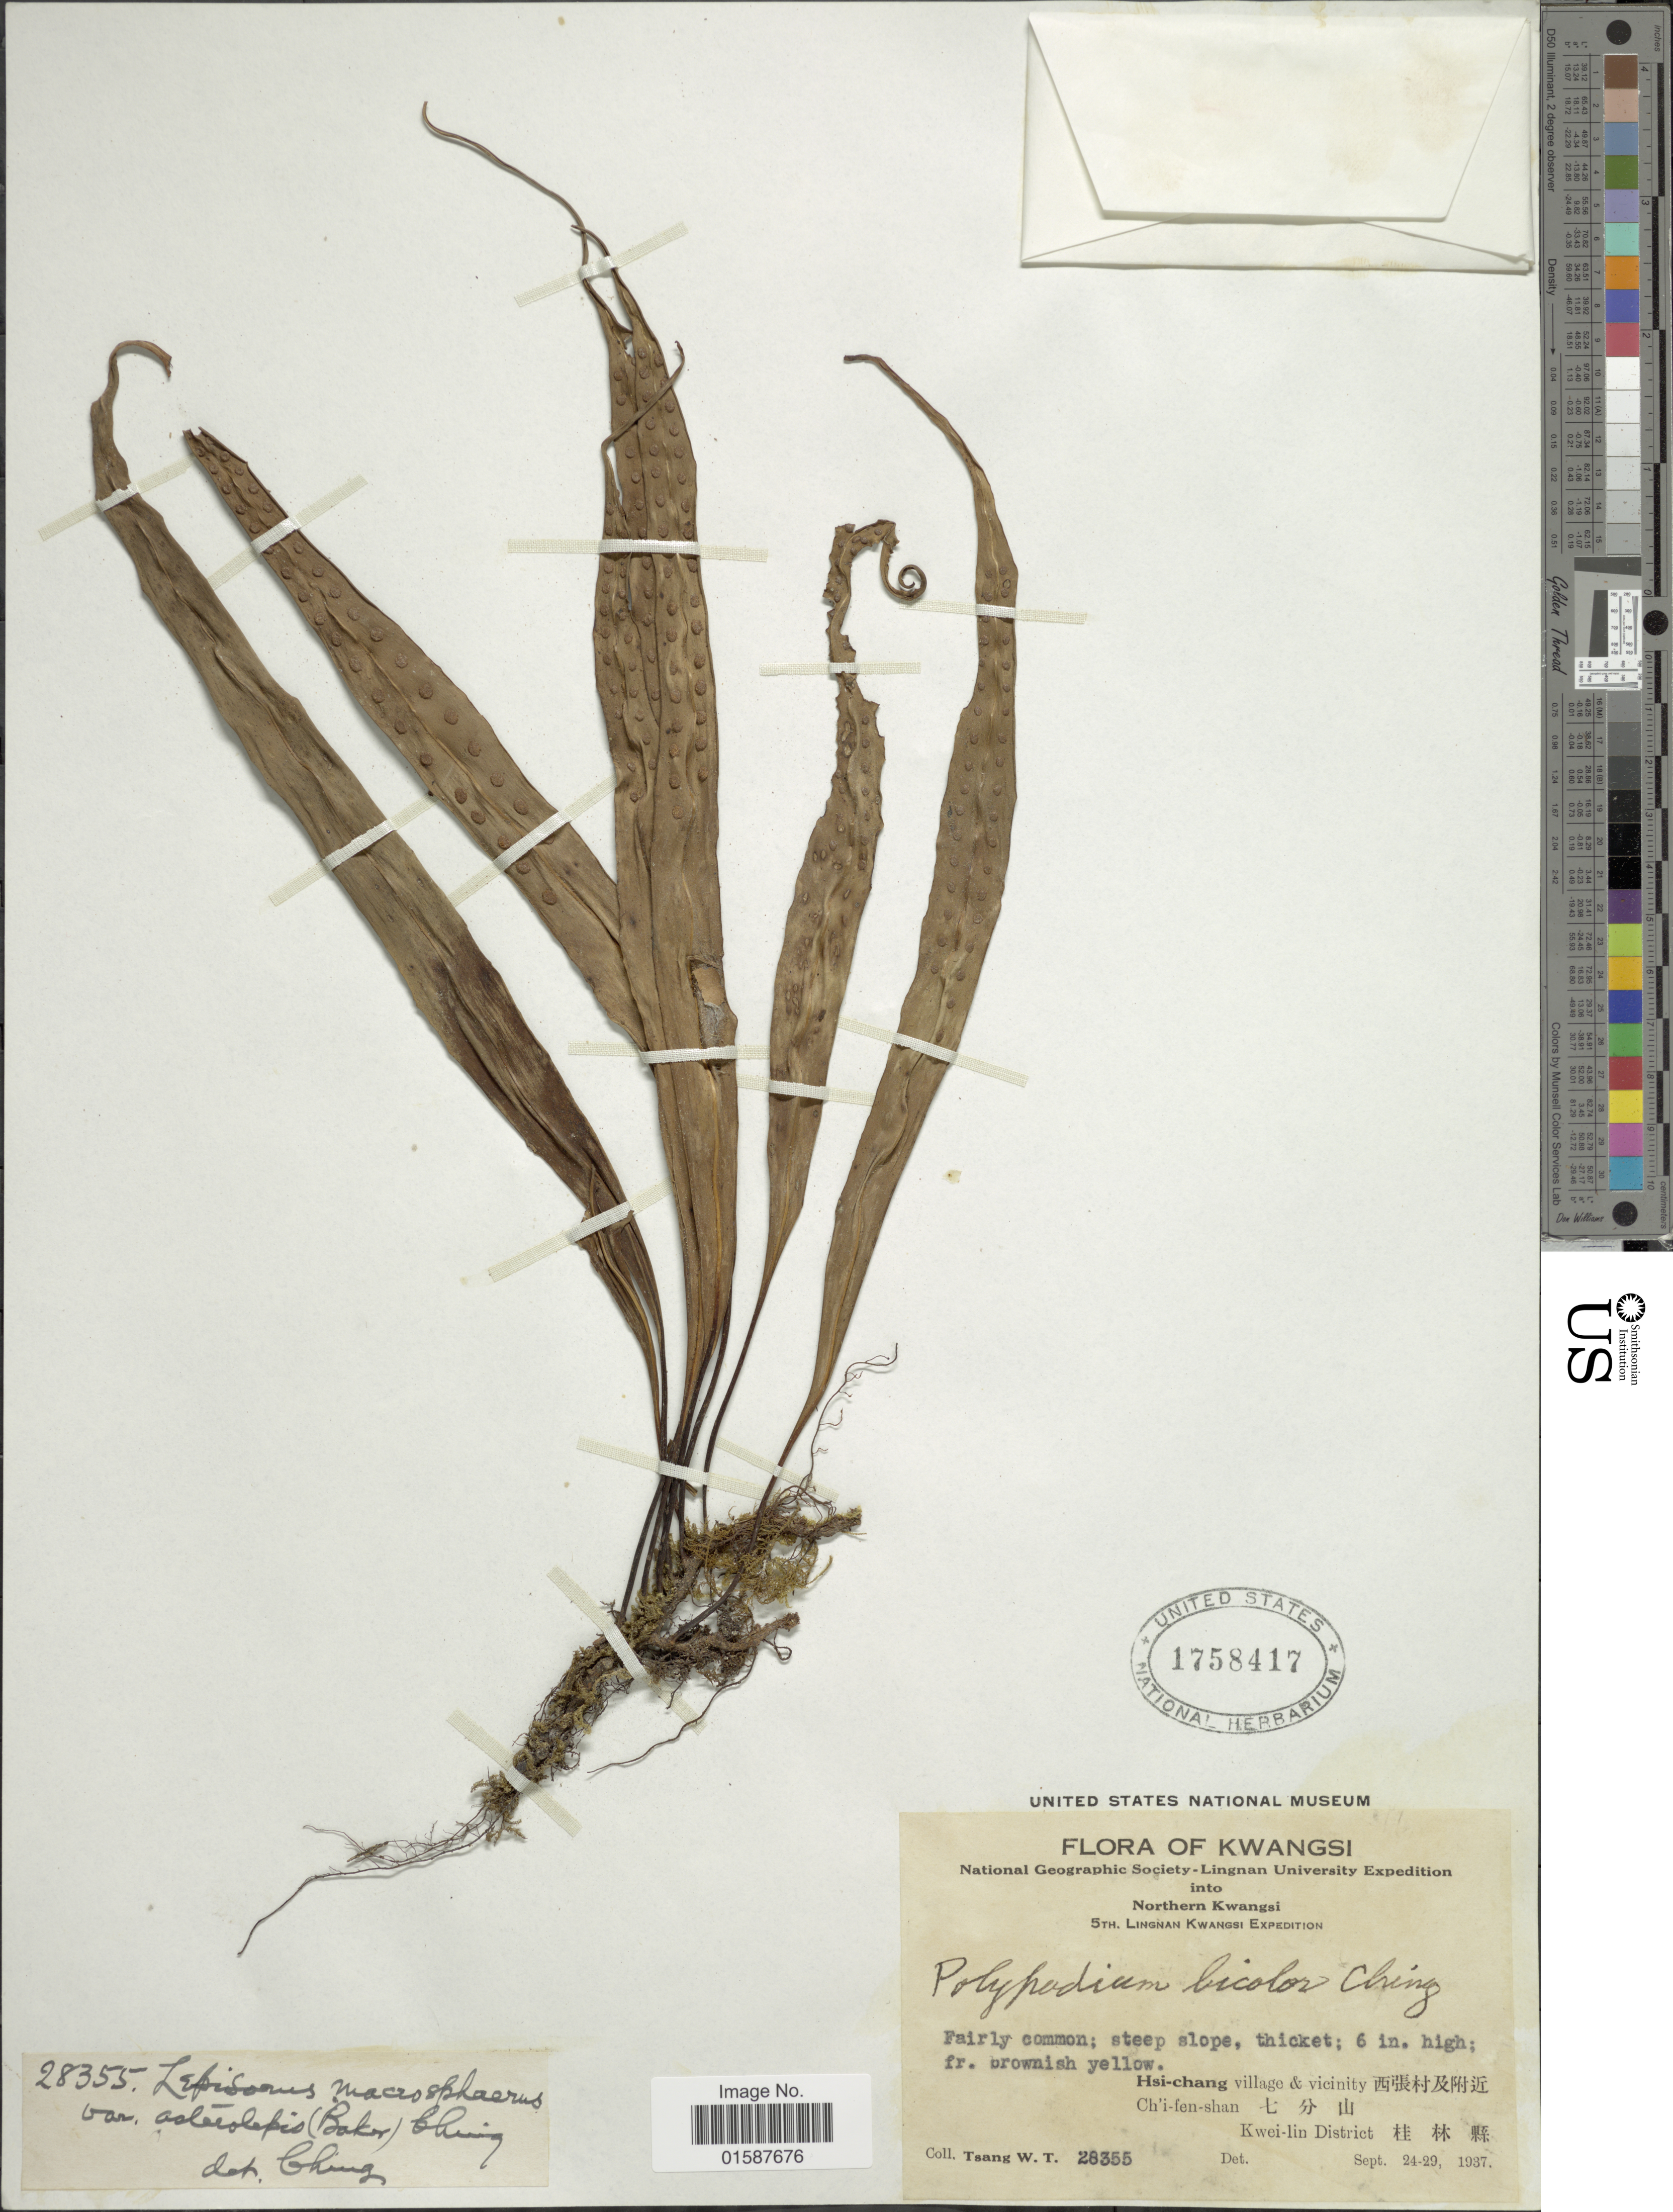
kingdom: Plantae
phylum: Tracheophyta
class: Polypodiopsida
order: Polypodiales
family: Polypodiaceae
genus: Lepisorus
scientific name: Lepisorus bicolor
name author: (Takeda) Ching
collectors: W. T. Tsang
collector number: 28355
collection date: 1937-09-24/1937-09-29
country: China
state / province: Guangxi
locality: Northern Kwangsi, Hsi-chang village & vicinity, Ch' i-fen-shan, Kwei-lin District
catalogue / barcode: US 1758417